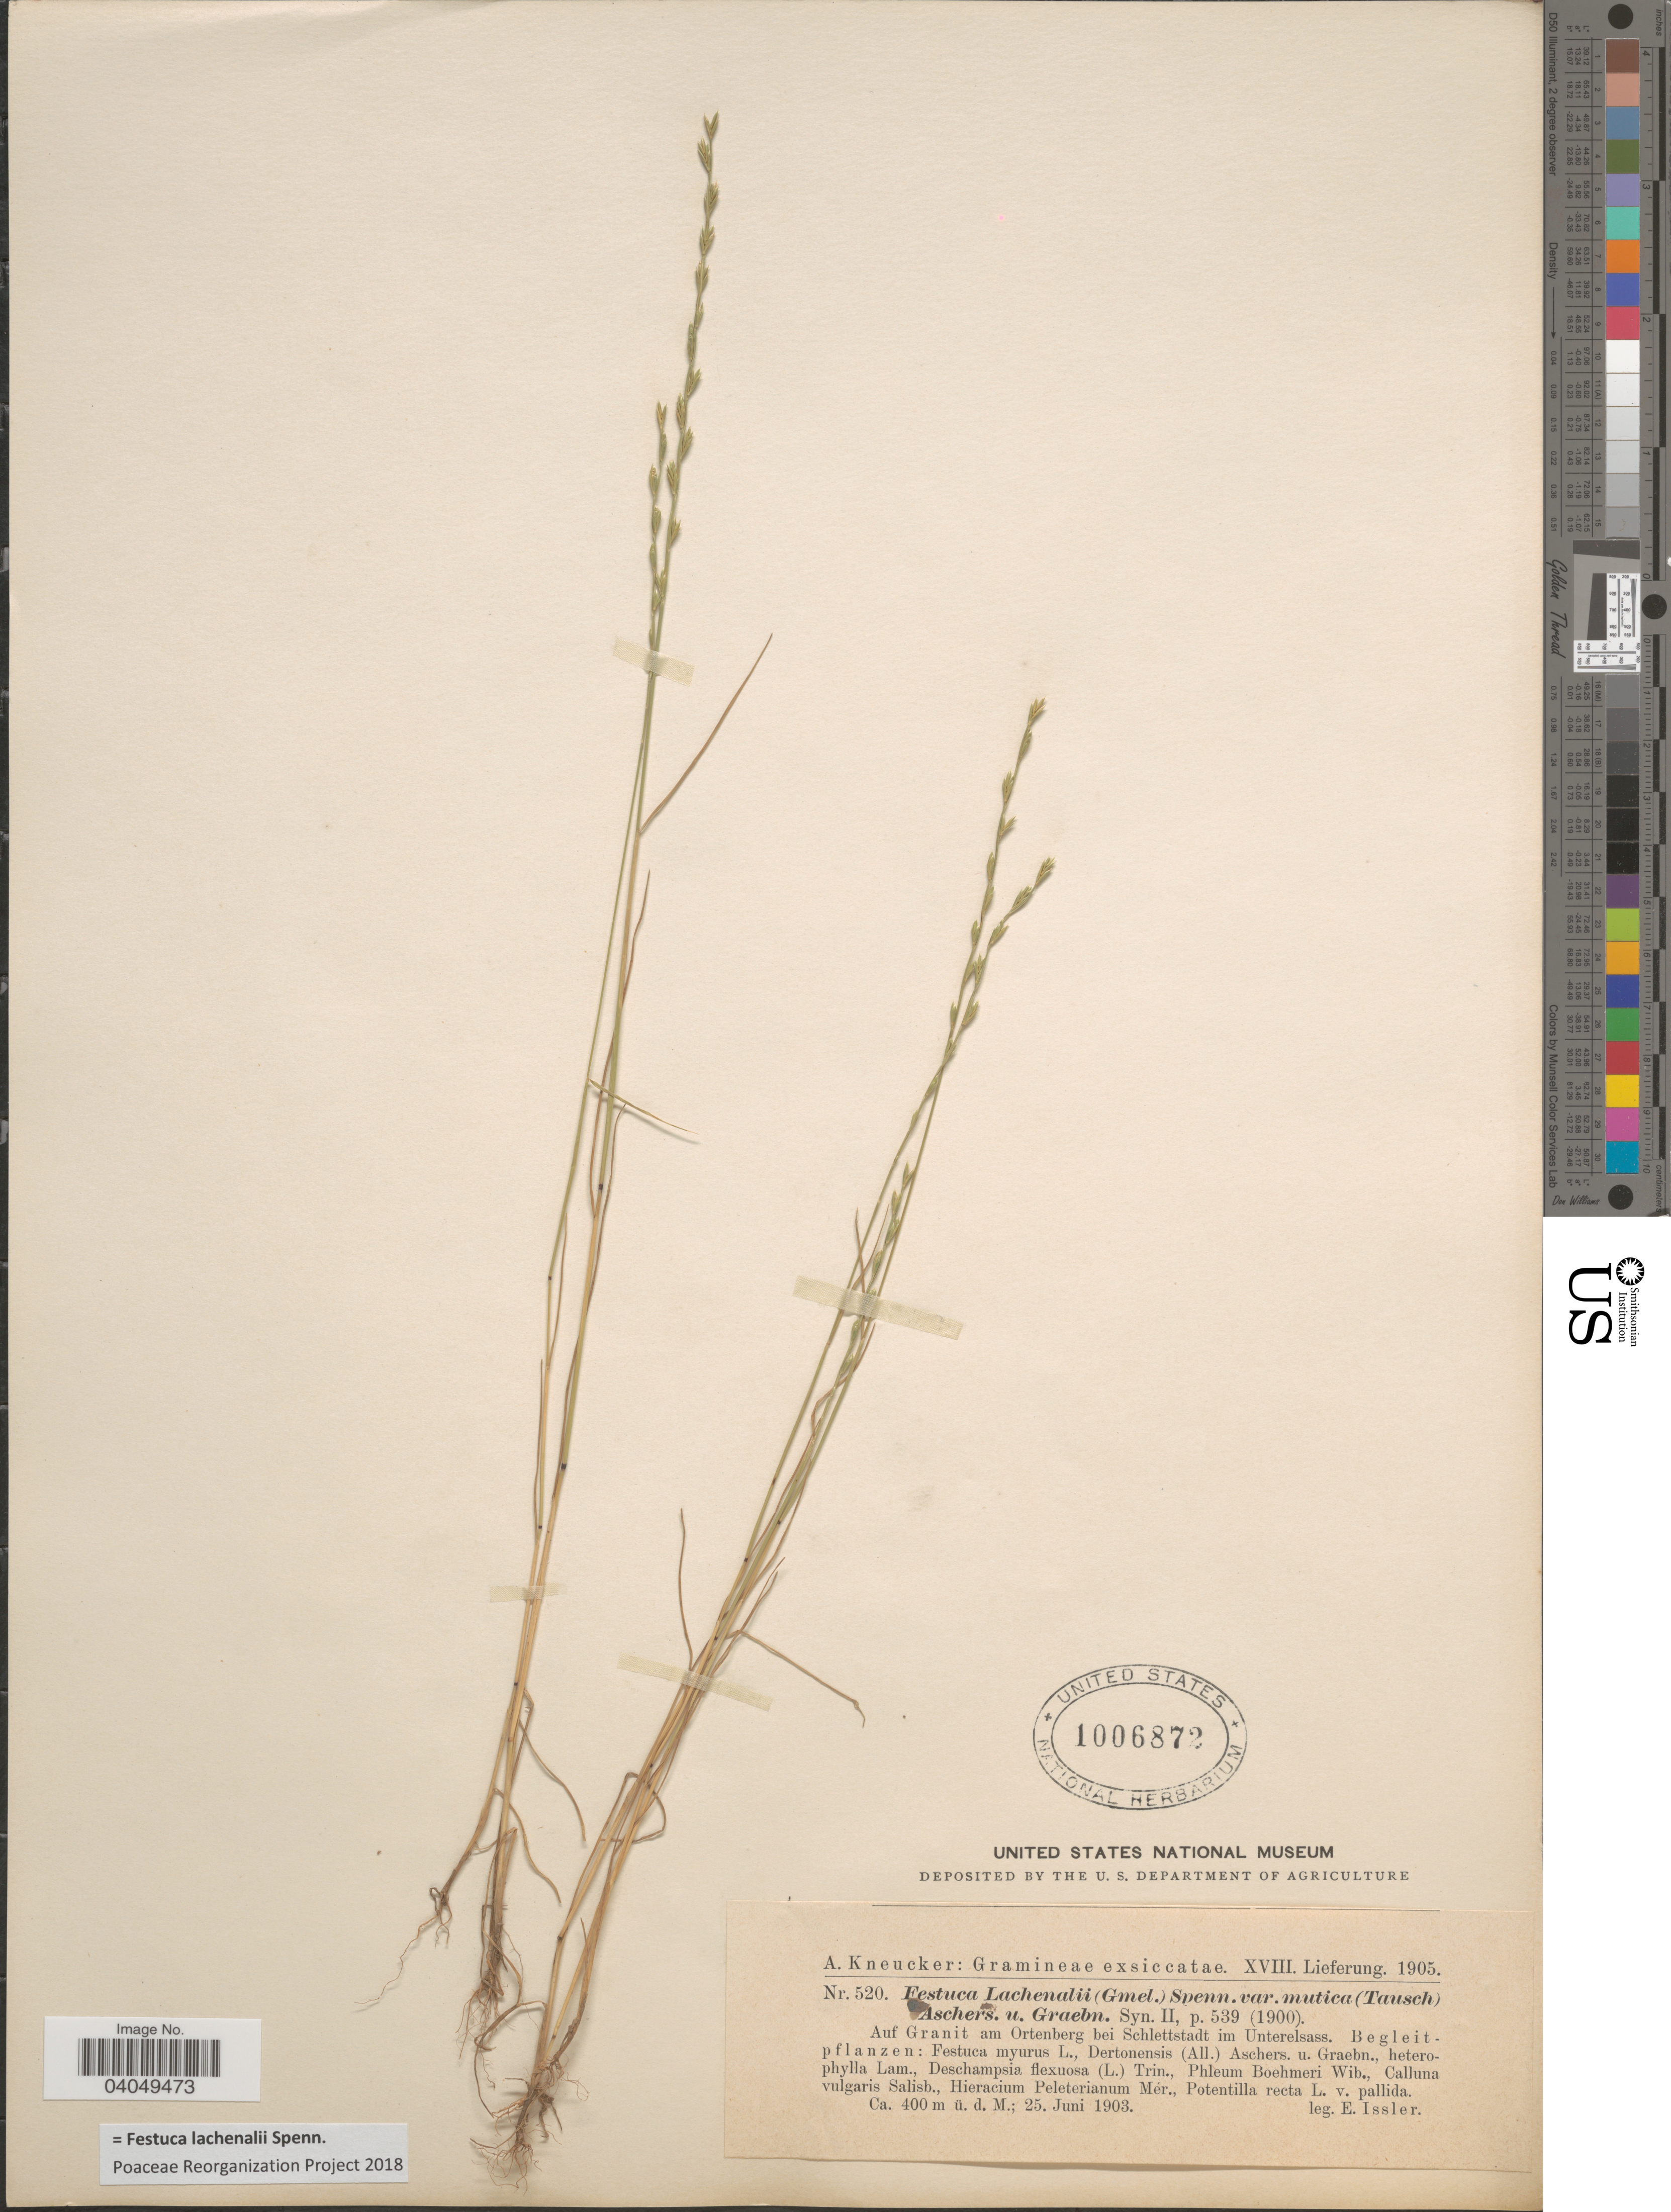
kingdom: Plantae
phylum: Tracheophyta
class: Liliopsida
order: Poales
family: Poaceae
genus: Festuca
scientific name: Festuca lachenalii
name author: Spenn.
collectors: E. Issler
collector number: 520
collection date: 1903-06-25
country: France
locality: Auf Granit am Ortenberg bei Schlettstadt im Unterelsass.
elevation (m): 400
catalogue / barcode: US 1006872